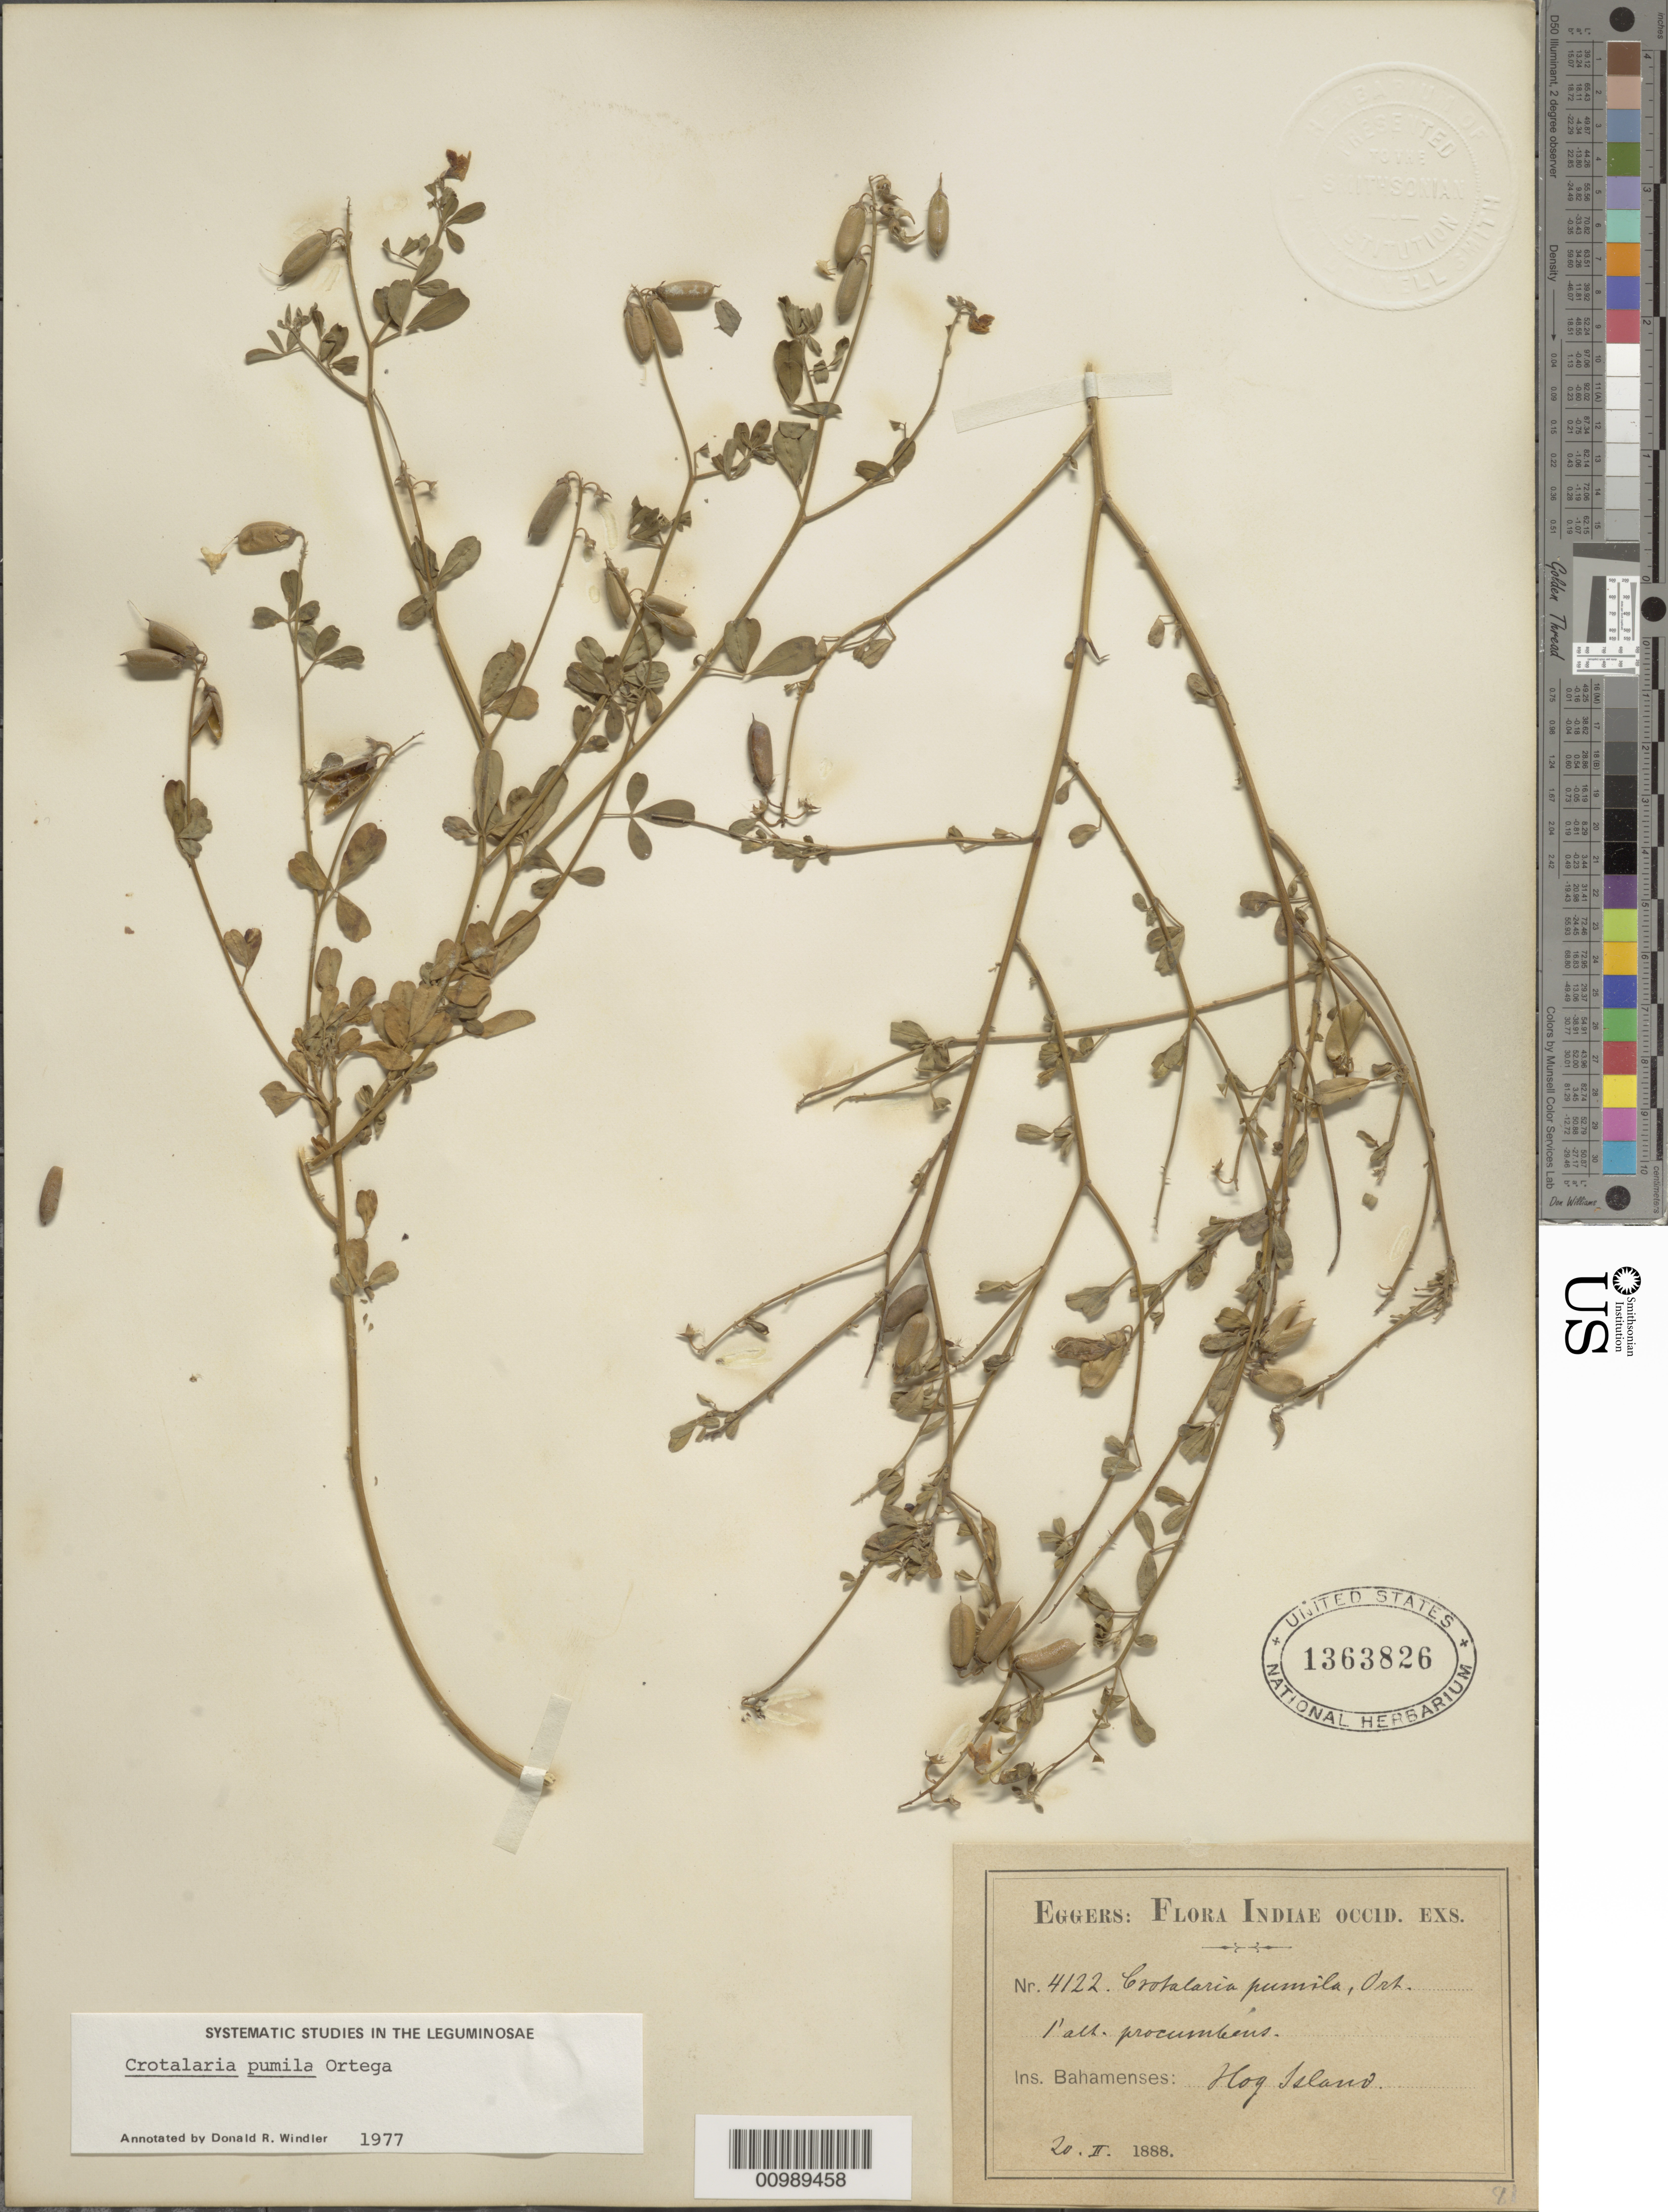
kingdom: Plantae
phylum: Tracheophyta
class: Magnoliopsida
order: Fabales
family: Fabaceae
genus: Crotalaria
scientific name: Crotalaria pumila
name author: Ortega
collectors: H. F. A. von Eggers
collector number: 4122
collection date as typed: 20 Feb 1888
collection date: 1888-02-20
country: Bahamas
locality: Hog Island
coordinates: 0 N, 0 E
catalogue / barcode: US 1363826